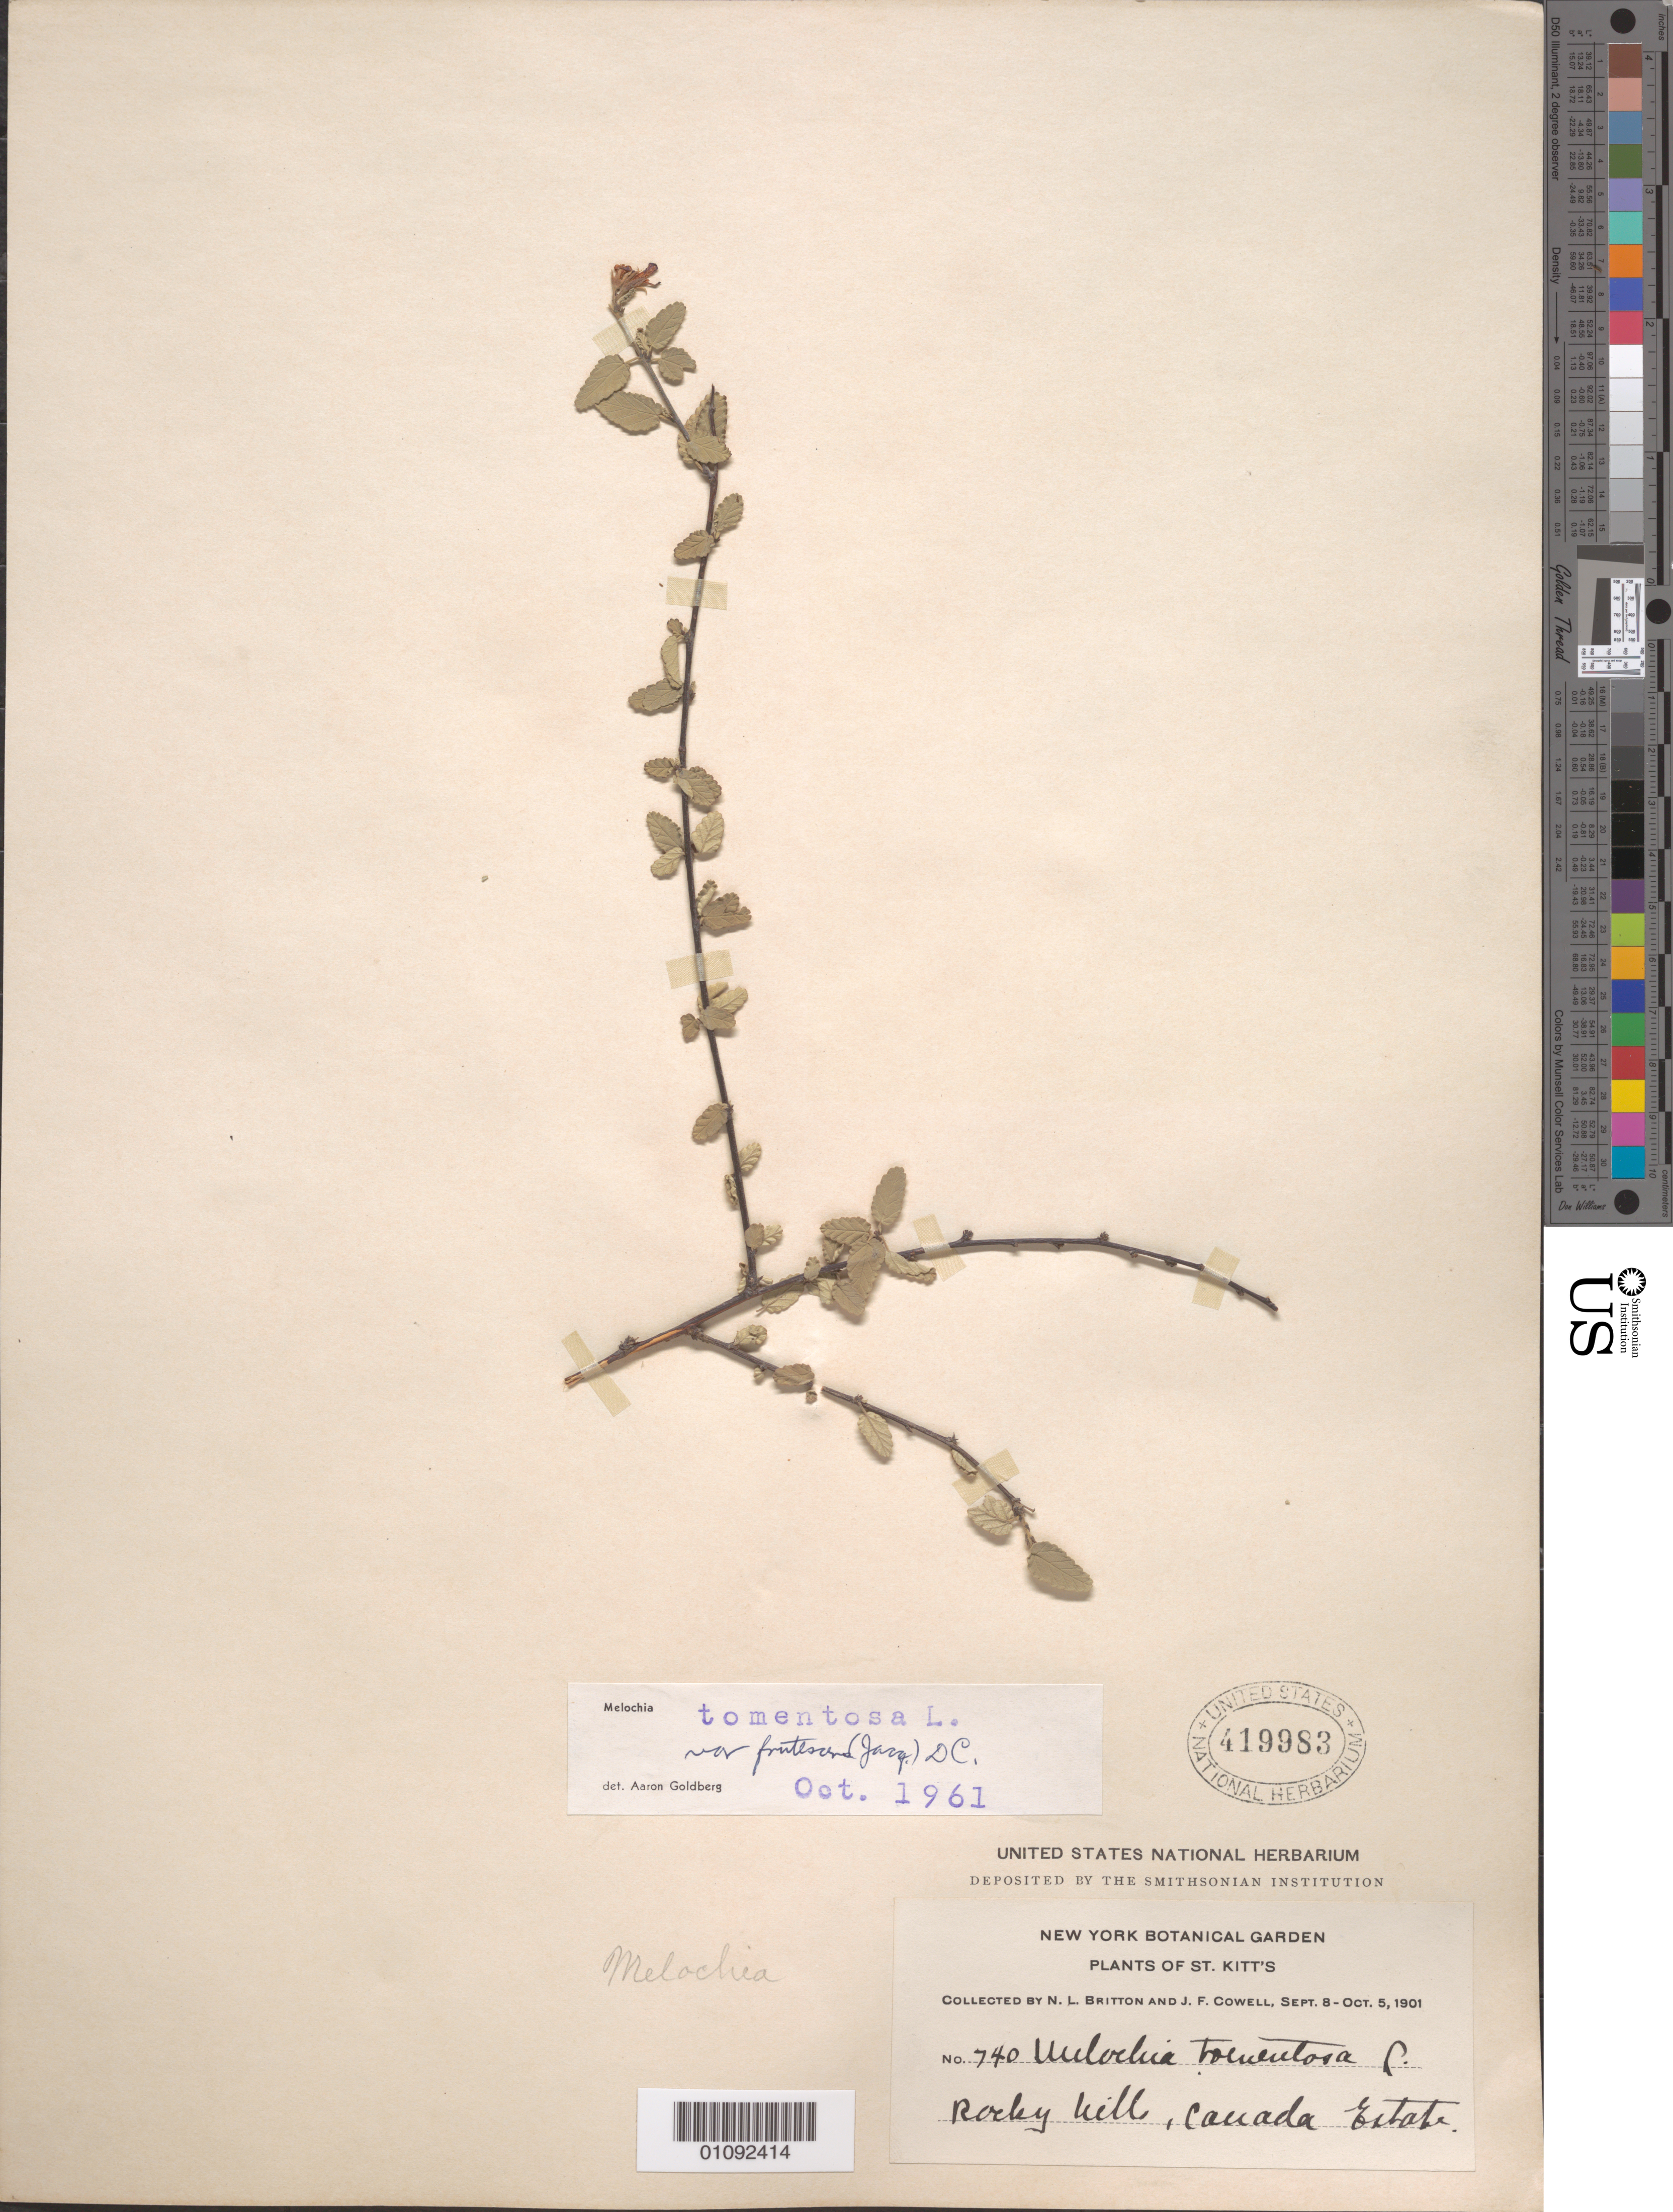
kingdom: Plantae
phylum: Tracheophyta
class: Magnoliopsida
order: Malvales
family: Malvaceae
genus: Melochia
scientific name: Melochia tomentosa var. frutescens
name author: DC.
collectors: N. Britton & J. F. Cowell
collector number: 740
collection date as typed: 08 Sep 1901 to 05 Oct 1901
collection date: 1901-09-08/1901-10-05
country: St. Christopher-Nevis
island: St. Christopher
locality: Canada Estate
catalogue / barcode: US 419983